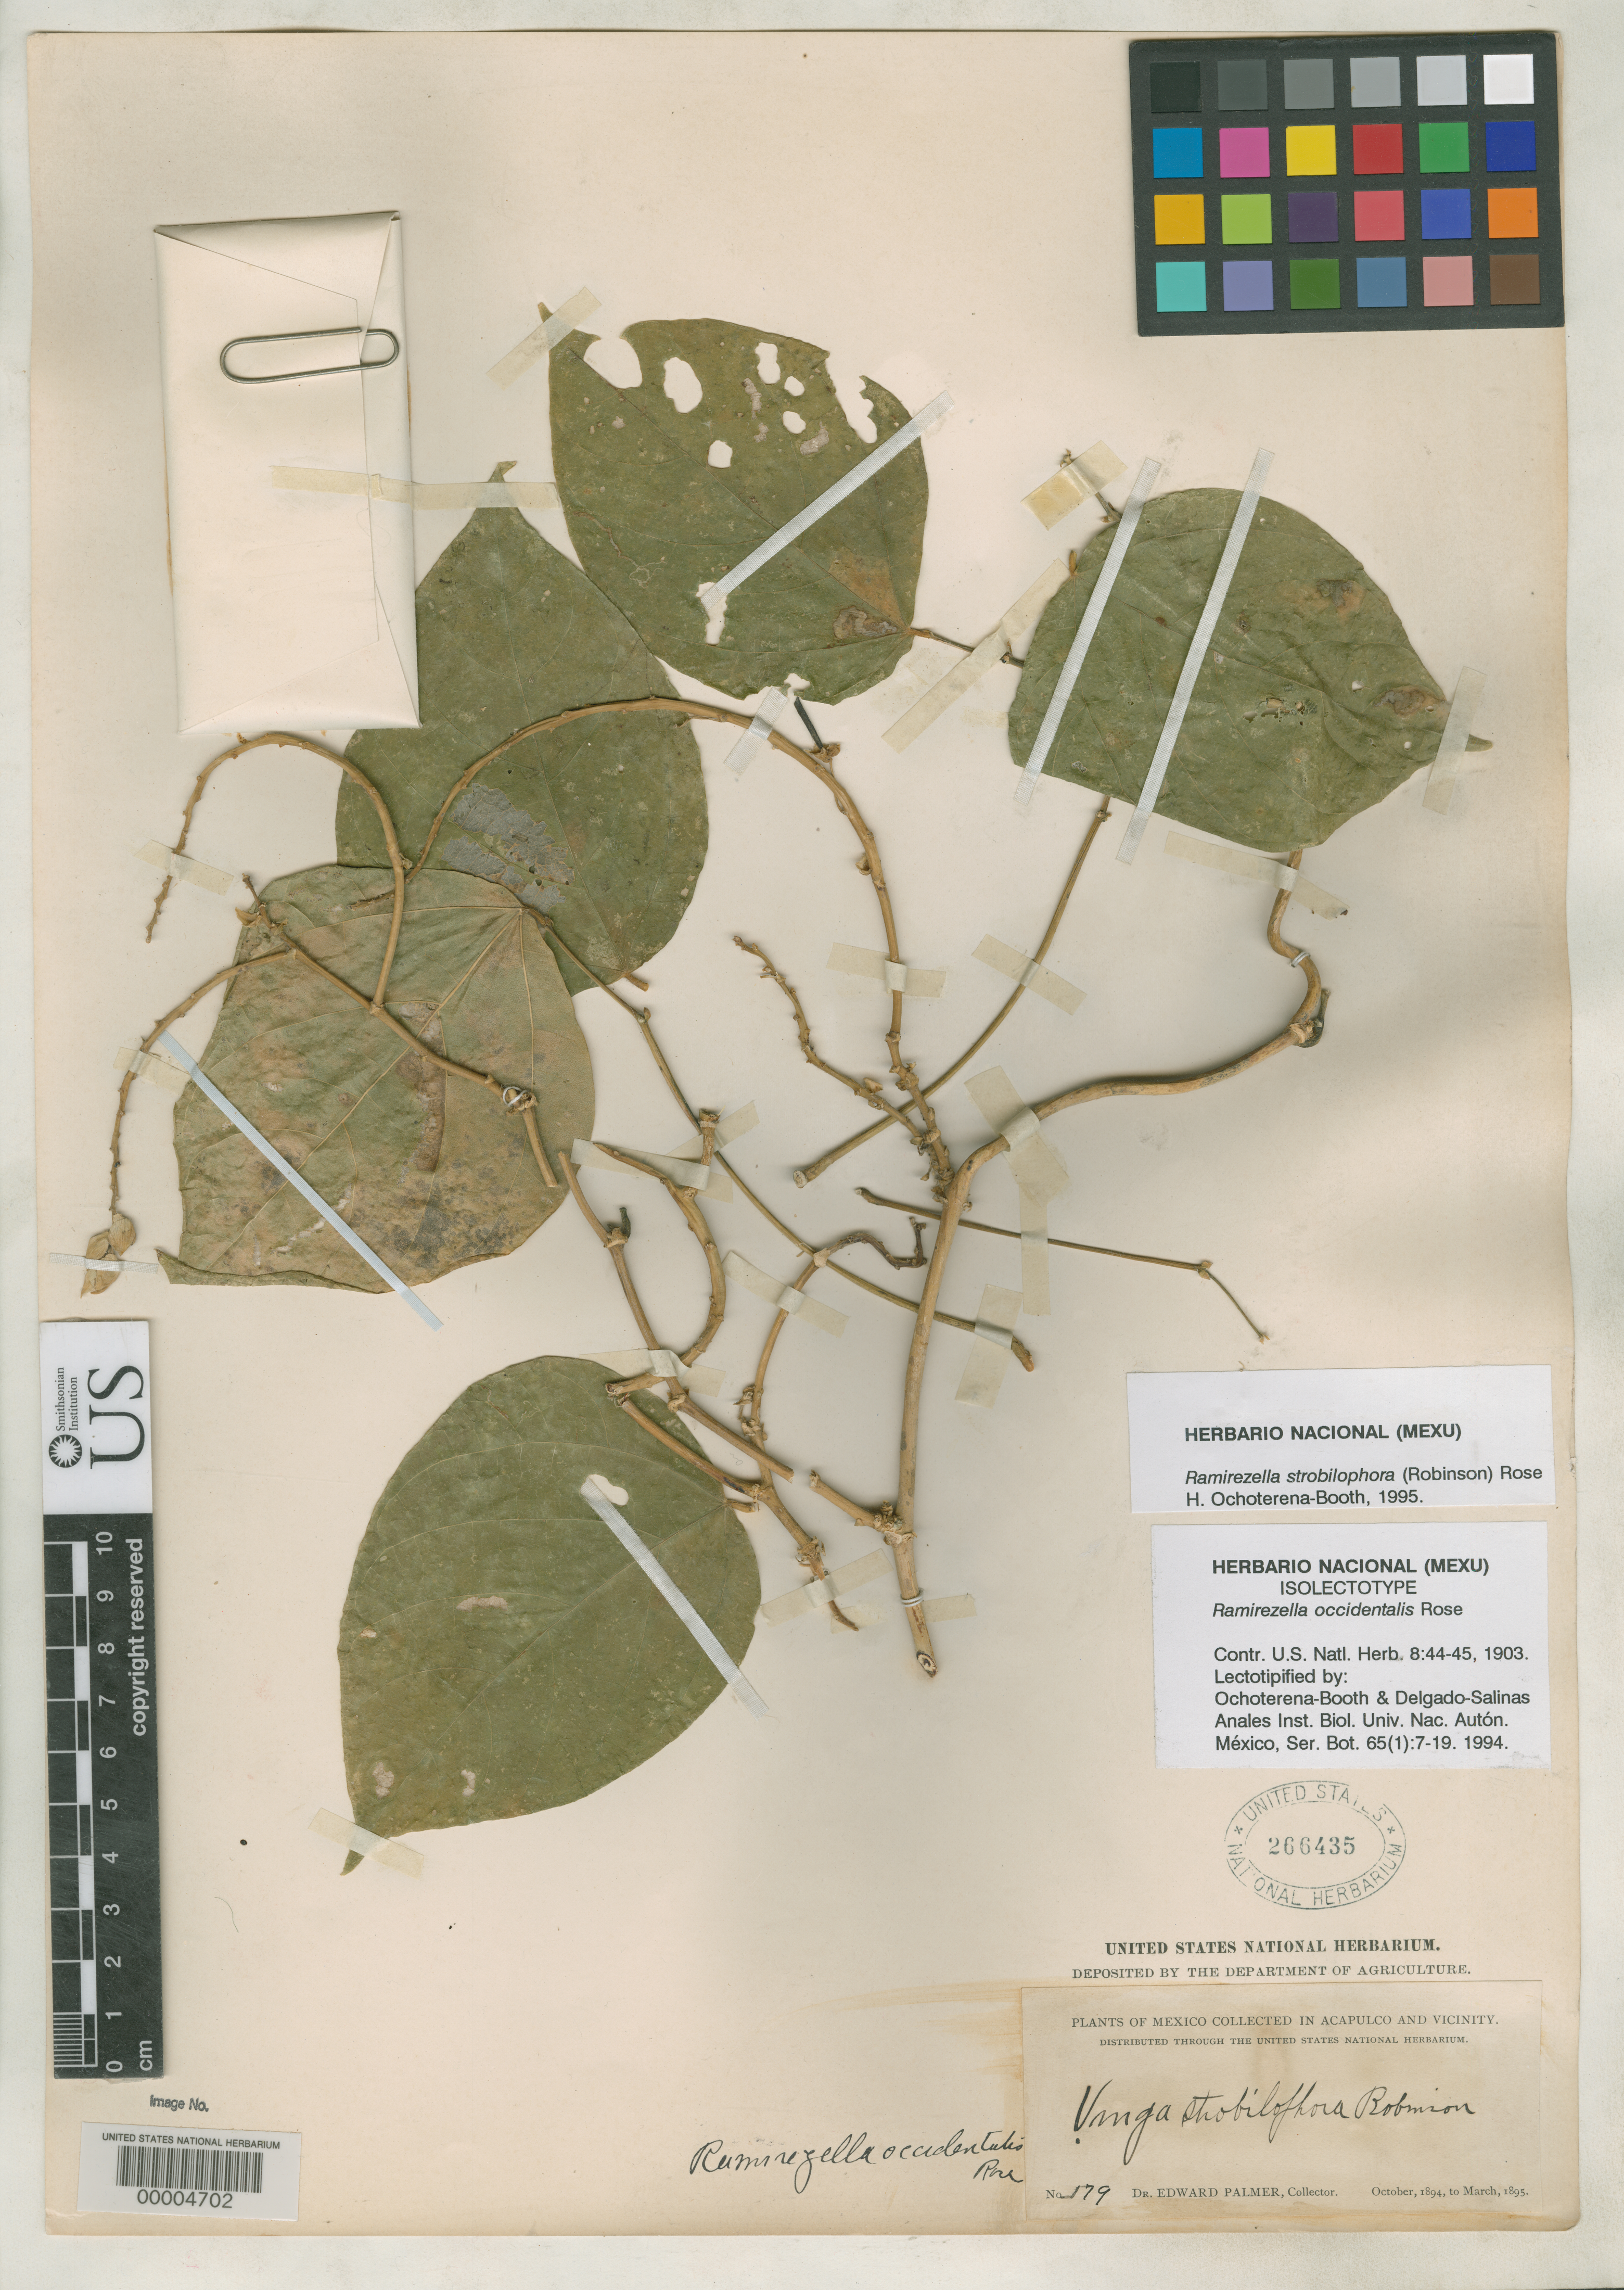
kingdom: Plantae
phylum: Tracheophyta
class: Magnoliopsida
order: Fabales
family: Fabaceae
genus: Ramirezella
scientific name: Ramirezella occidentalis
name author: Rose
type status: Isolectotype; Type Collection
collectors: E. Palmer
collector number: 179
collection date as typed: Oct 1894 to -- Mar 1895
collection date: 1894-10/1895-03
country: Mexico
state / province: Guerrero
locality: Acapulco & vicinity.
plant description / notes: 2 consecutively numbered US sheets, USNH 266434 (fruits) and 266435 (foliage), were probably intended as 2 sheets of a single specimen, but are not annotated "sheet 1" or "sheet 2".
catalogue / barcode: US 266435